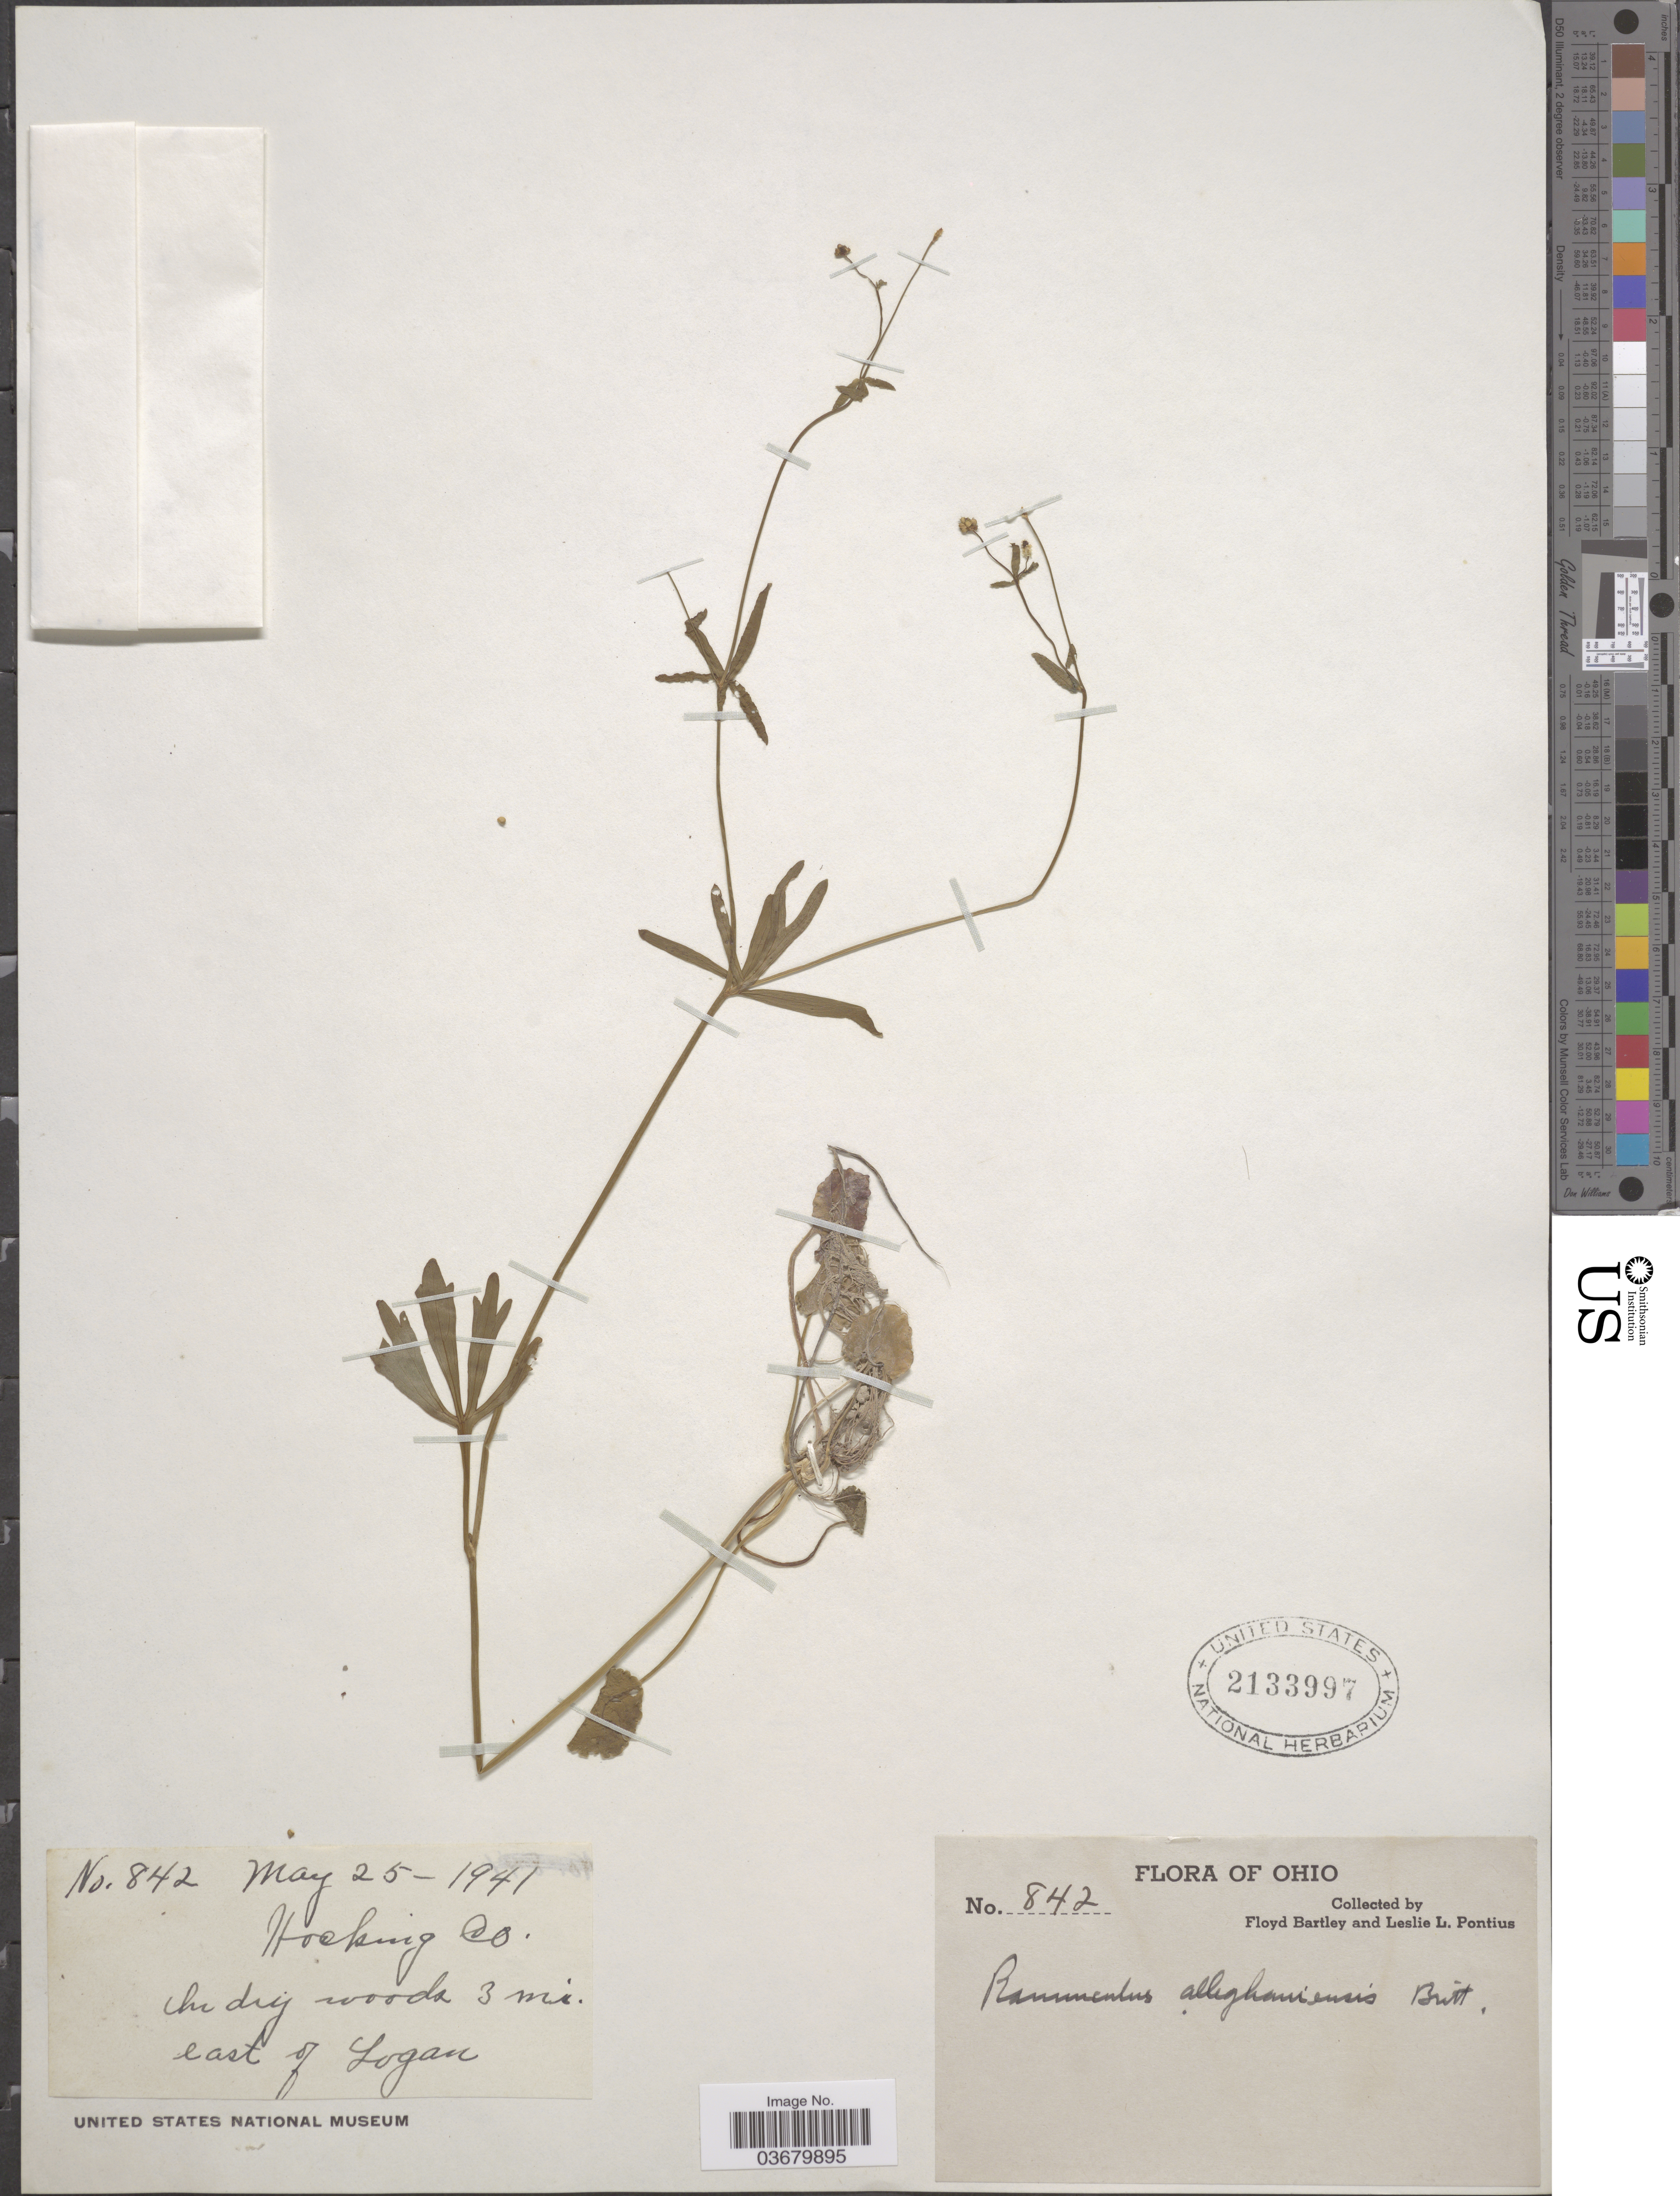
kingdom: Plantae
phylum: Tracheophyta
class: Magnoliopsida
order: Ranunculales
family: Ranunculaceae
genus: Ranunculus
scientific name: Ranunculus allegheniensis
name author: Britton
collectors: F. Bartley & L. Pontius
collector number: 842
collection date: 1941-05-25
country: United States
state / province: Ohio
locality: Hocking Co. 3 mi. east of Logan.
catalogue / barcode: US 2133997